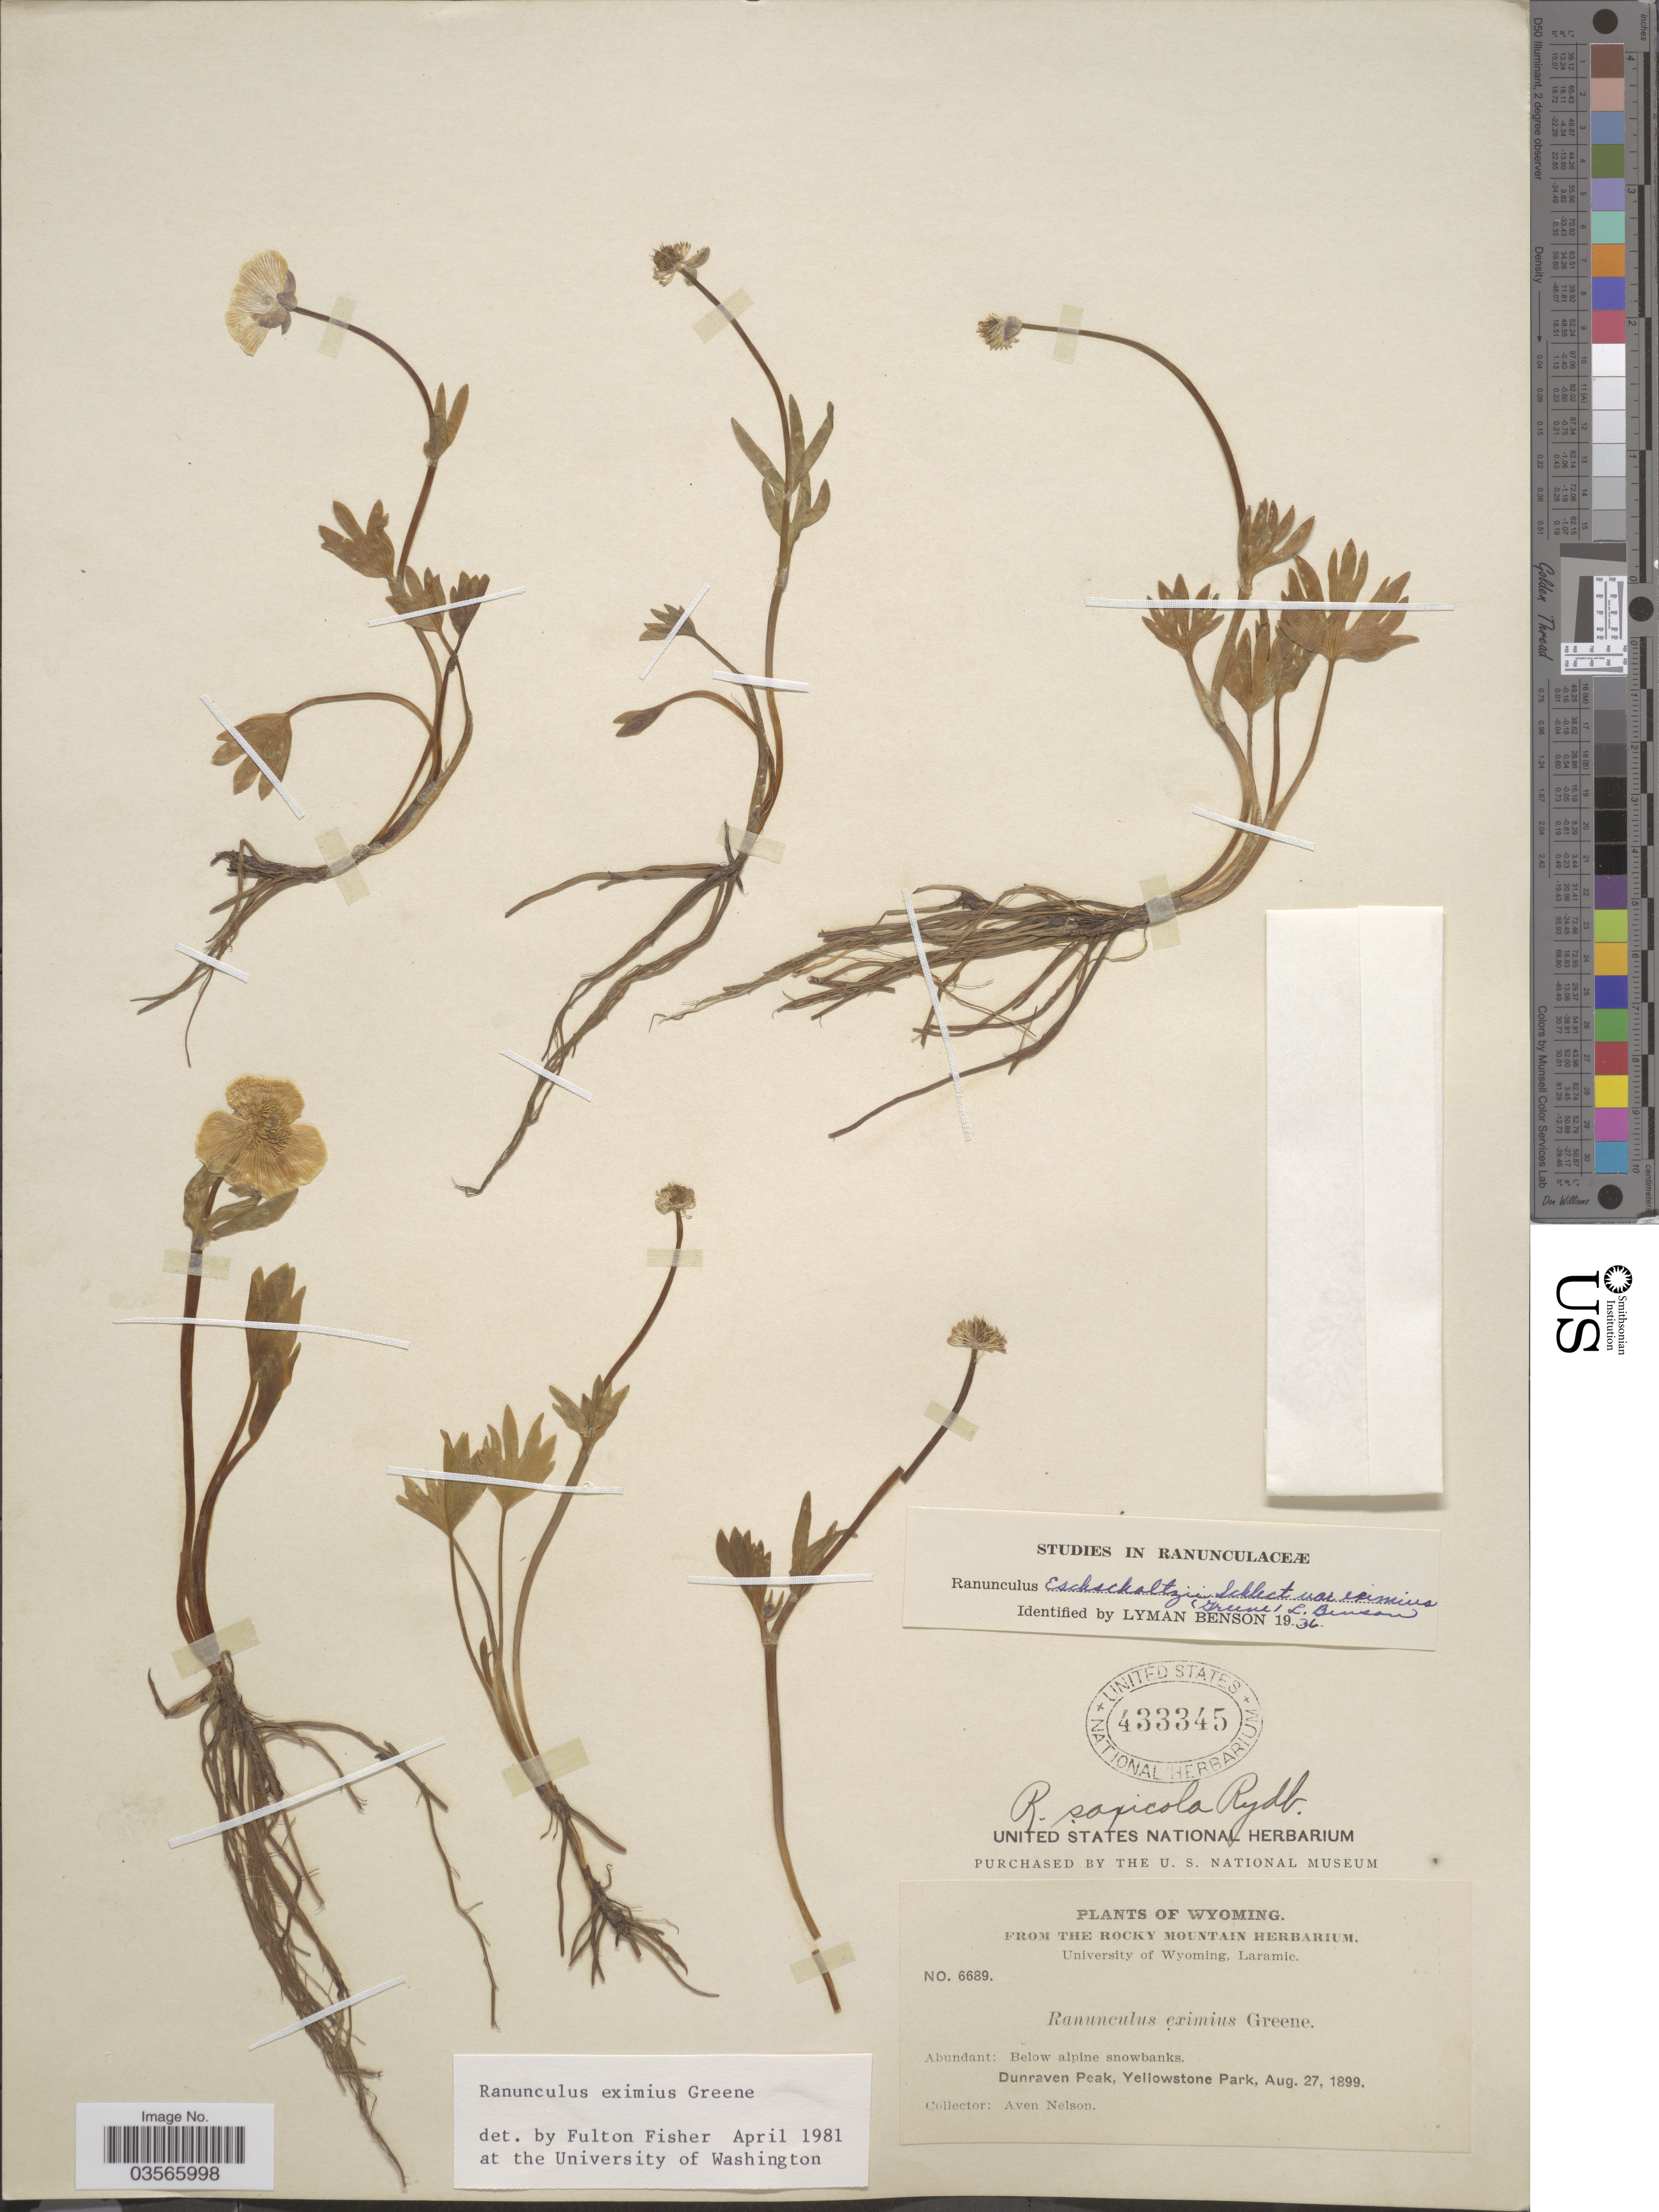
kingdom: Plantae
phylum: Tracheophyta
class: Magnoliopsida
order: Ranunculales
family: Ranunculaceae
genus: Ranunculus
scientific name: Ranunculus eximius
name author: Greene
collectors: A. Nelson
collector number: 6689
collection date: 1899-08-27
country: United States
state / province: Wyoming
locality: Dunraven Peak, Yellowstone Park.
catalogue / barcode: US 433345